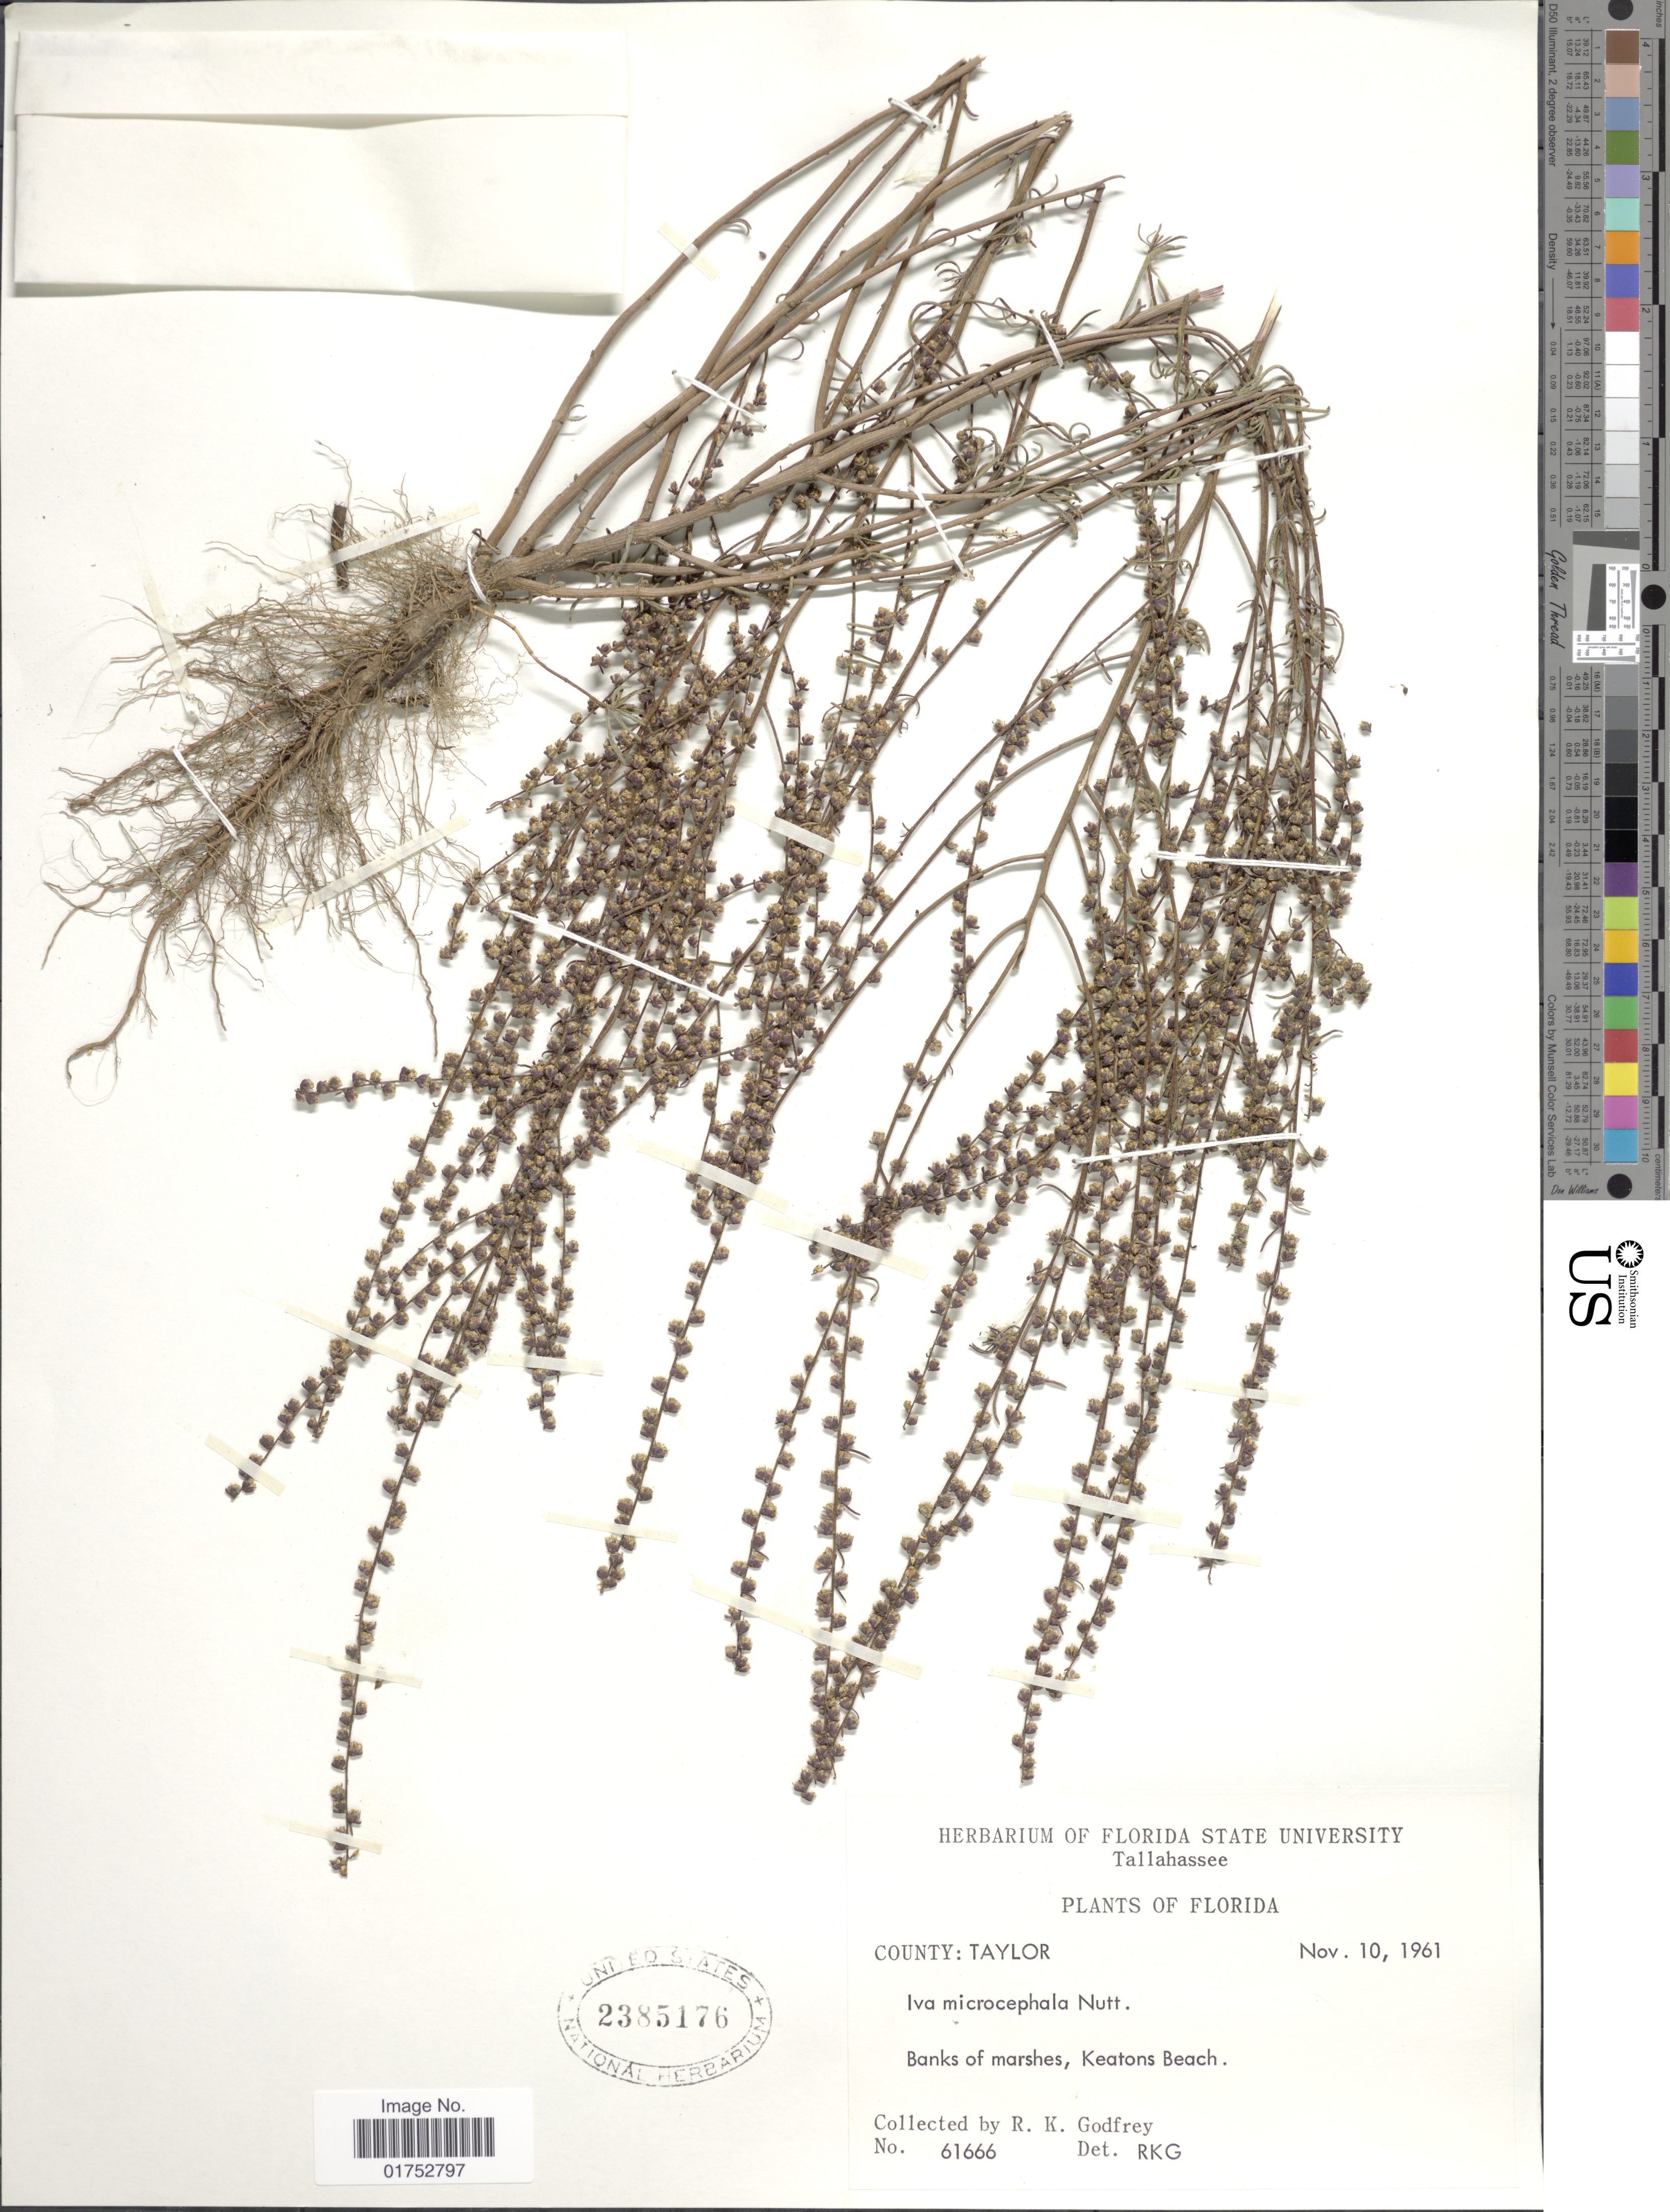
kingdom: Plantae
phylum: Tracheophyta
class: Magnoliopsida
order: Asterales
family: Asteraceae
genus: Iva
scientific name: Iva microcephala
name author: Nutt.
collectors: R. K. Godfrey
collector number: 61666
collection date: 1961-11-10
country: United States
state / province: Florida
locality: County Taylor, Keatons Beach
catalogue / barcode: US 2385176